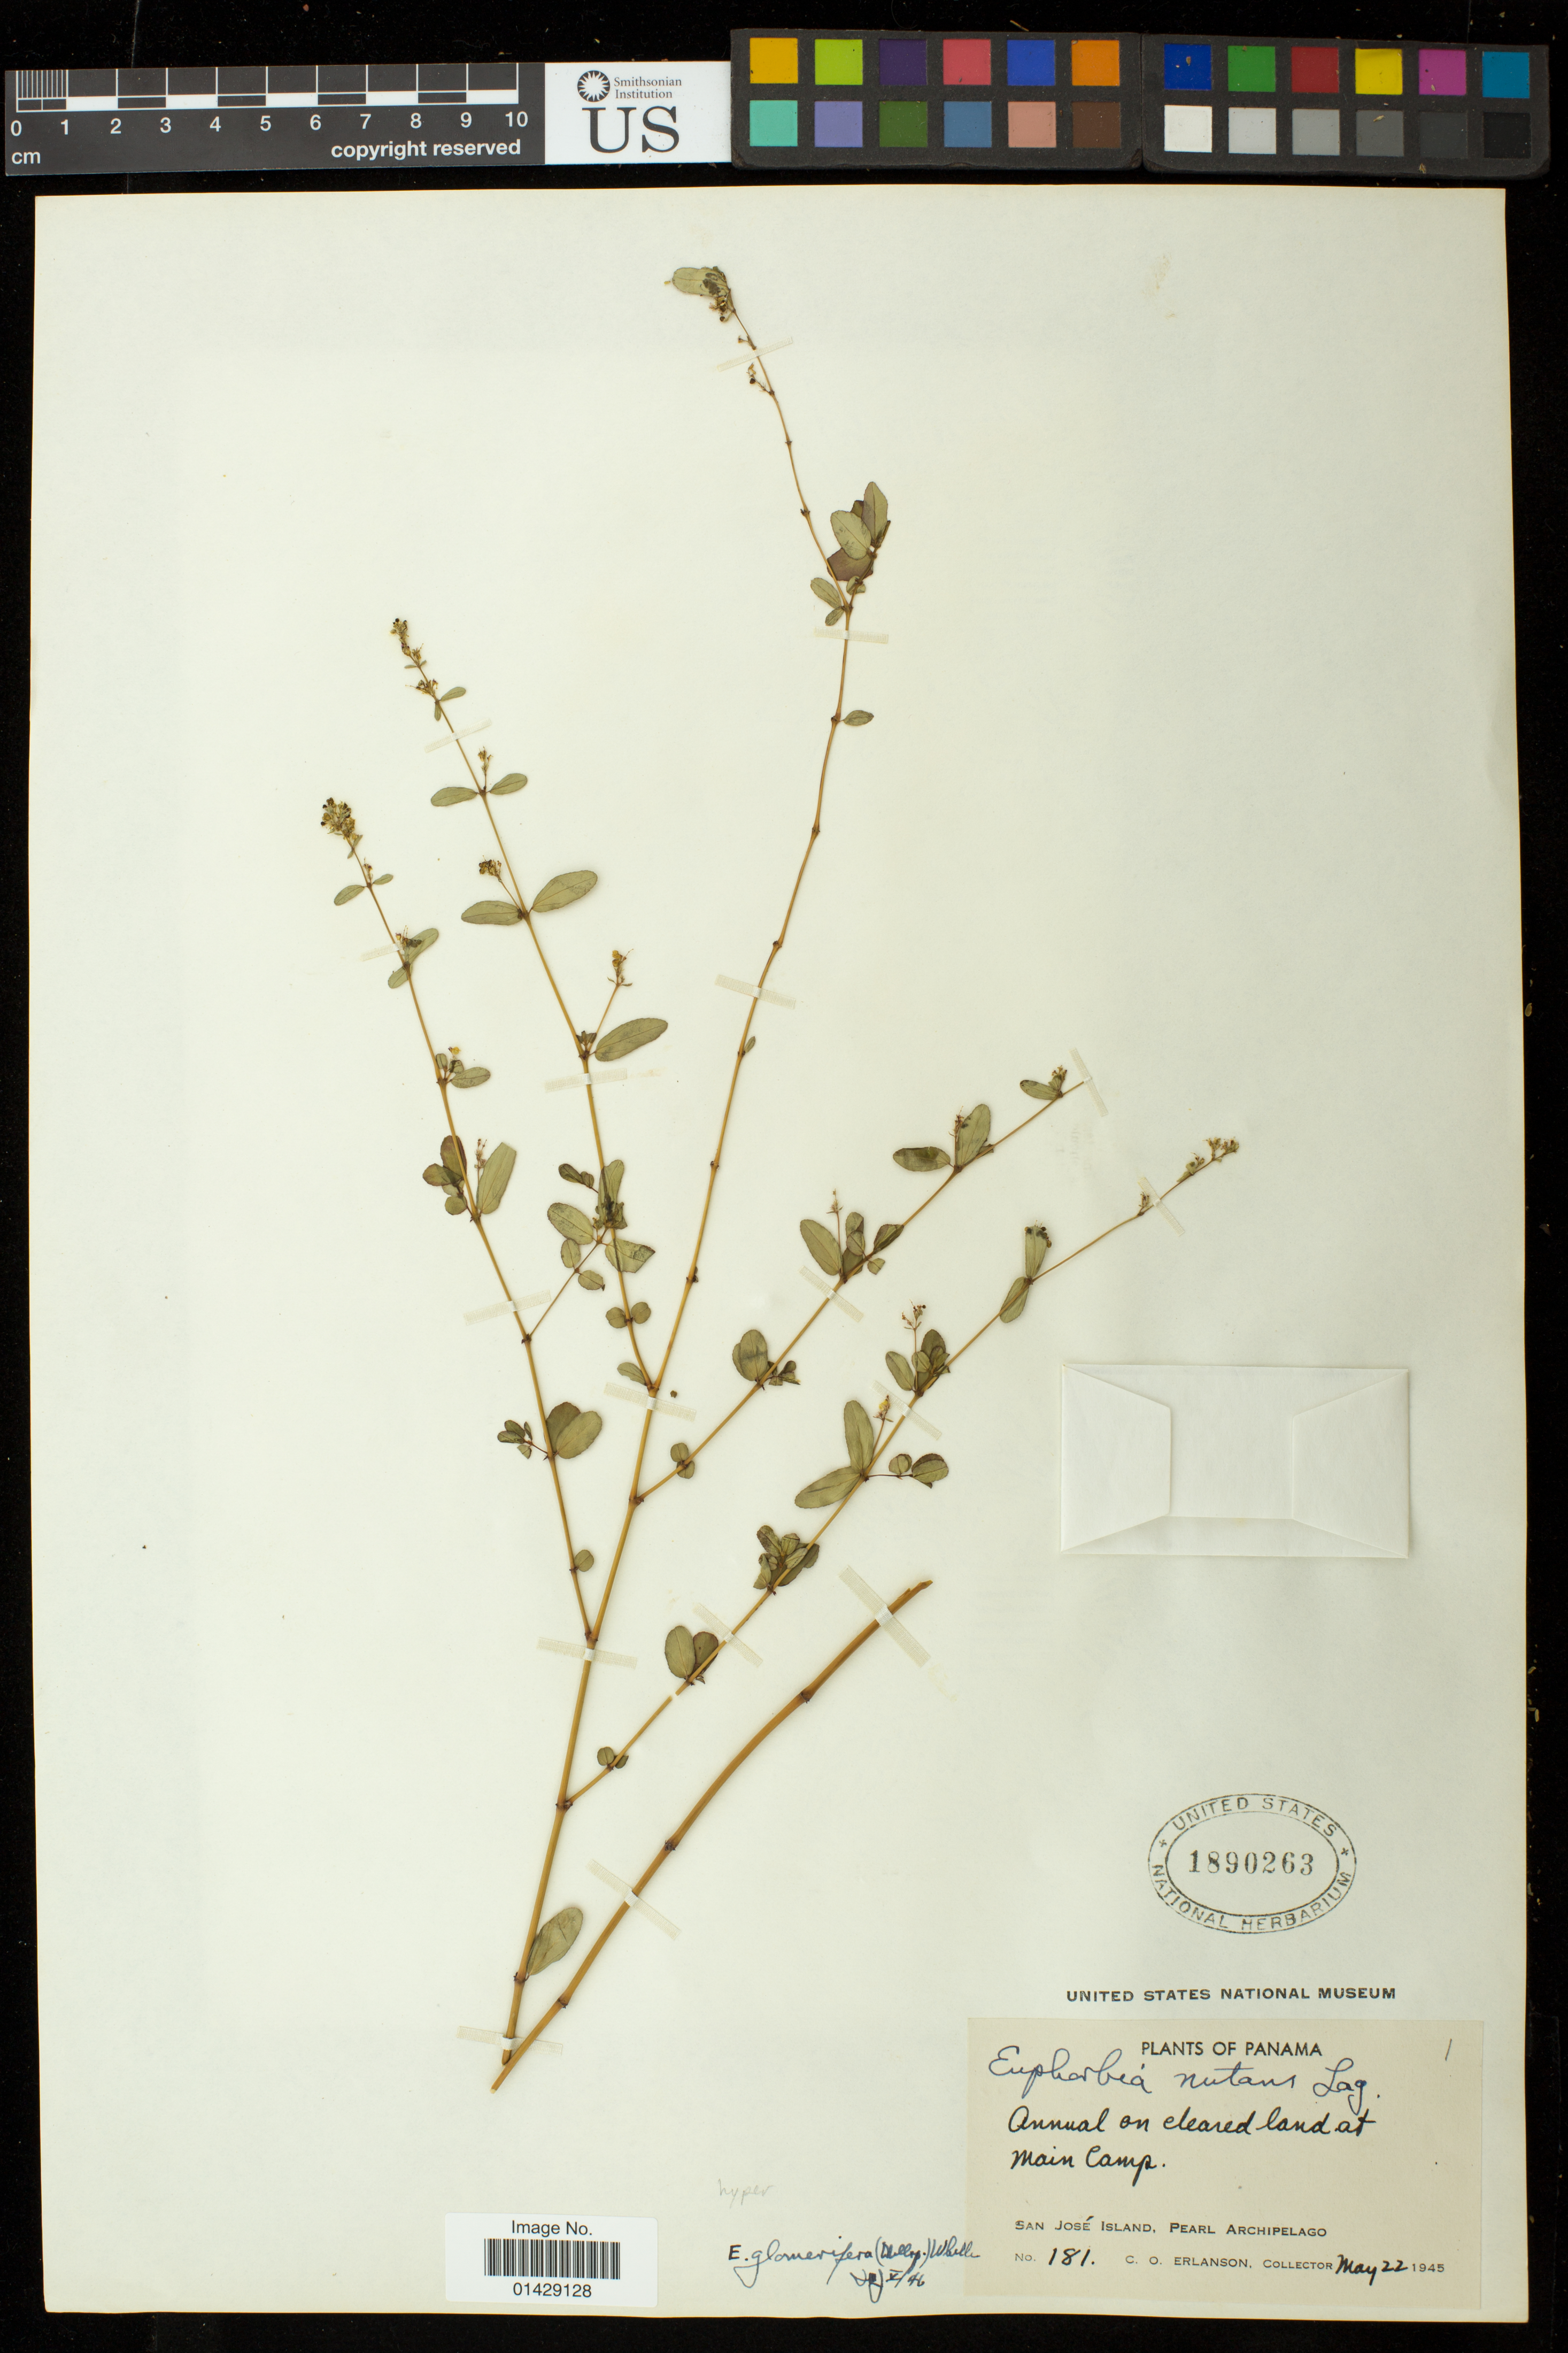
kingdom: Plantae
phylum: Tracheophyta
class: Magnoliopsida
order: Malpighiales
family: Euphorbiaceae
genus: Euphorbia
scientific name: Euphorbia hypericifolia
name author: L.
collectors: C. O. Erlanson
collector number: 181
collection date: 1945-05-22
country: Panama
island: San Jose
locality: Cleared land at Main Camp. San Jose Island, Pearl Archipelago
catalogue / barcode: US 1890263